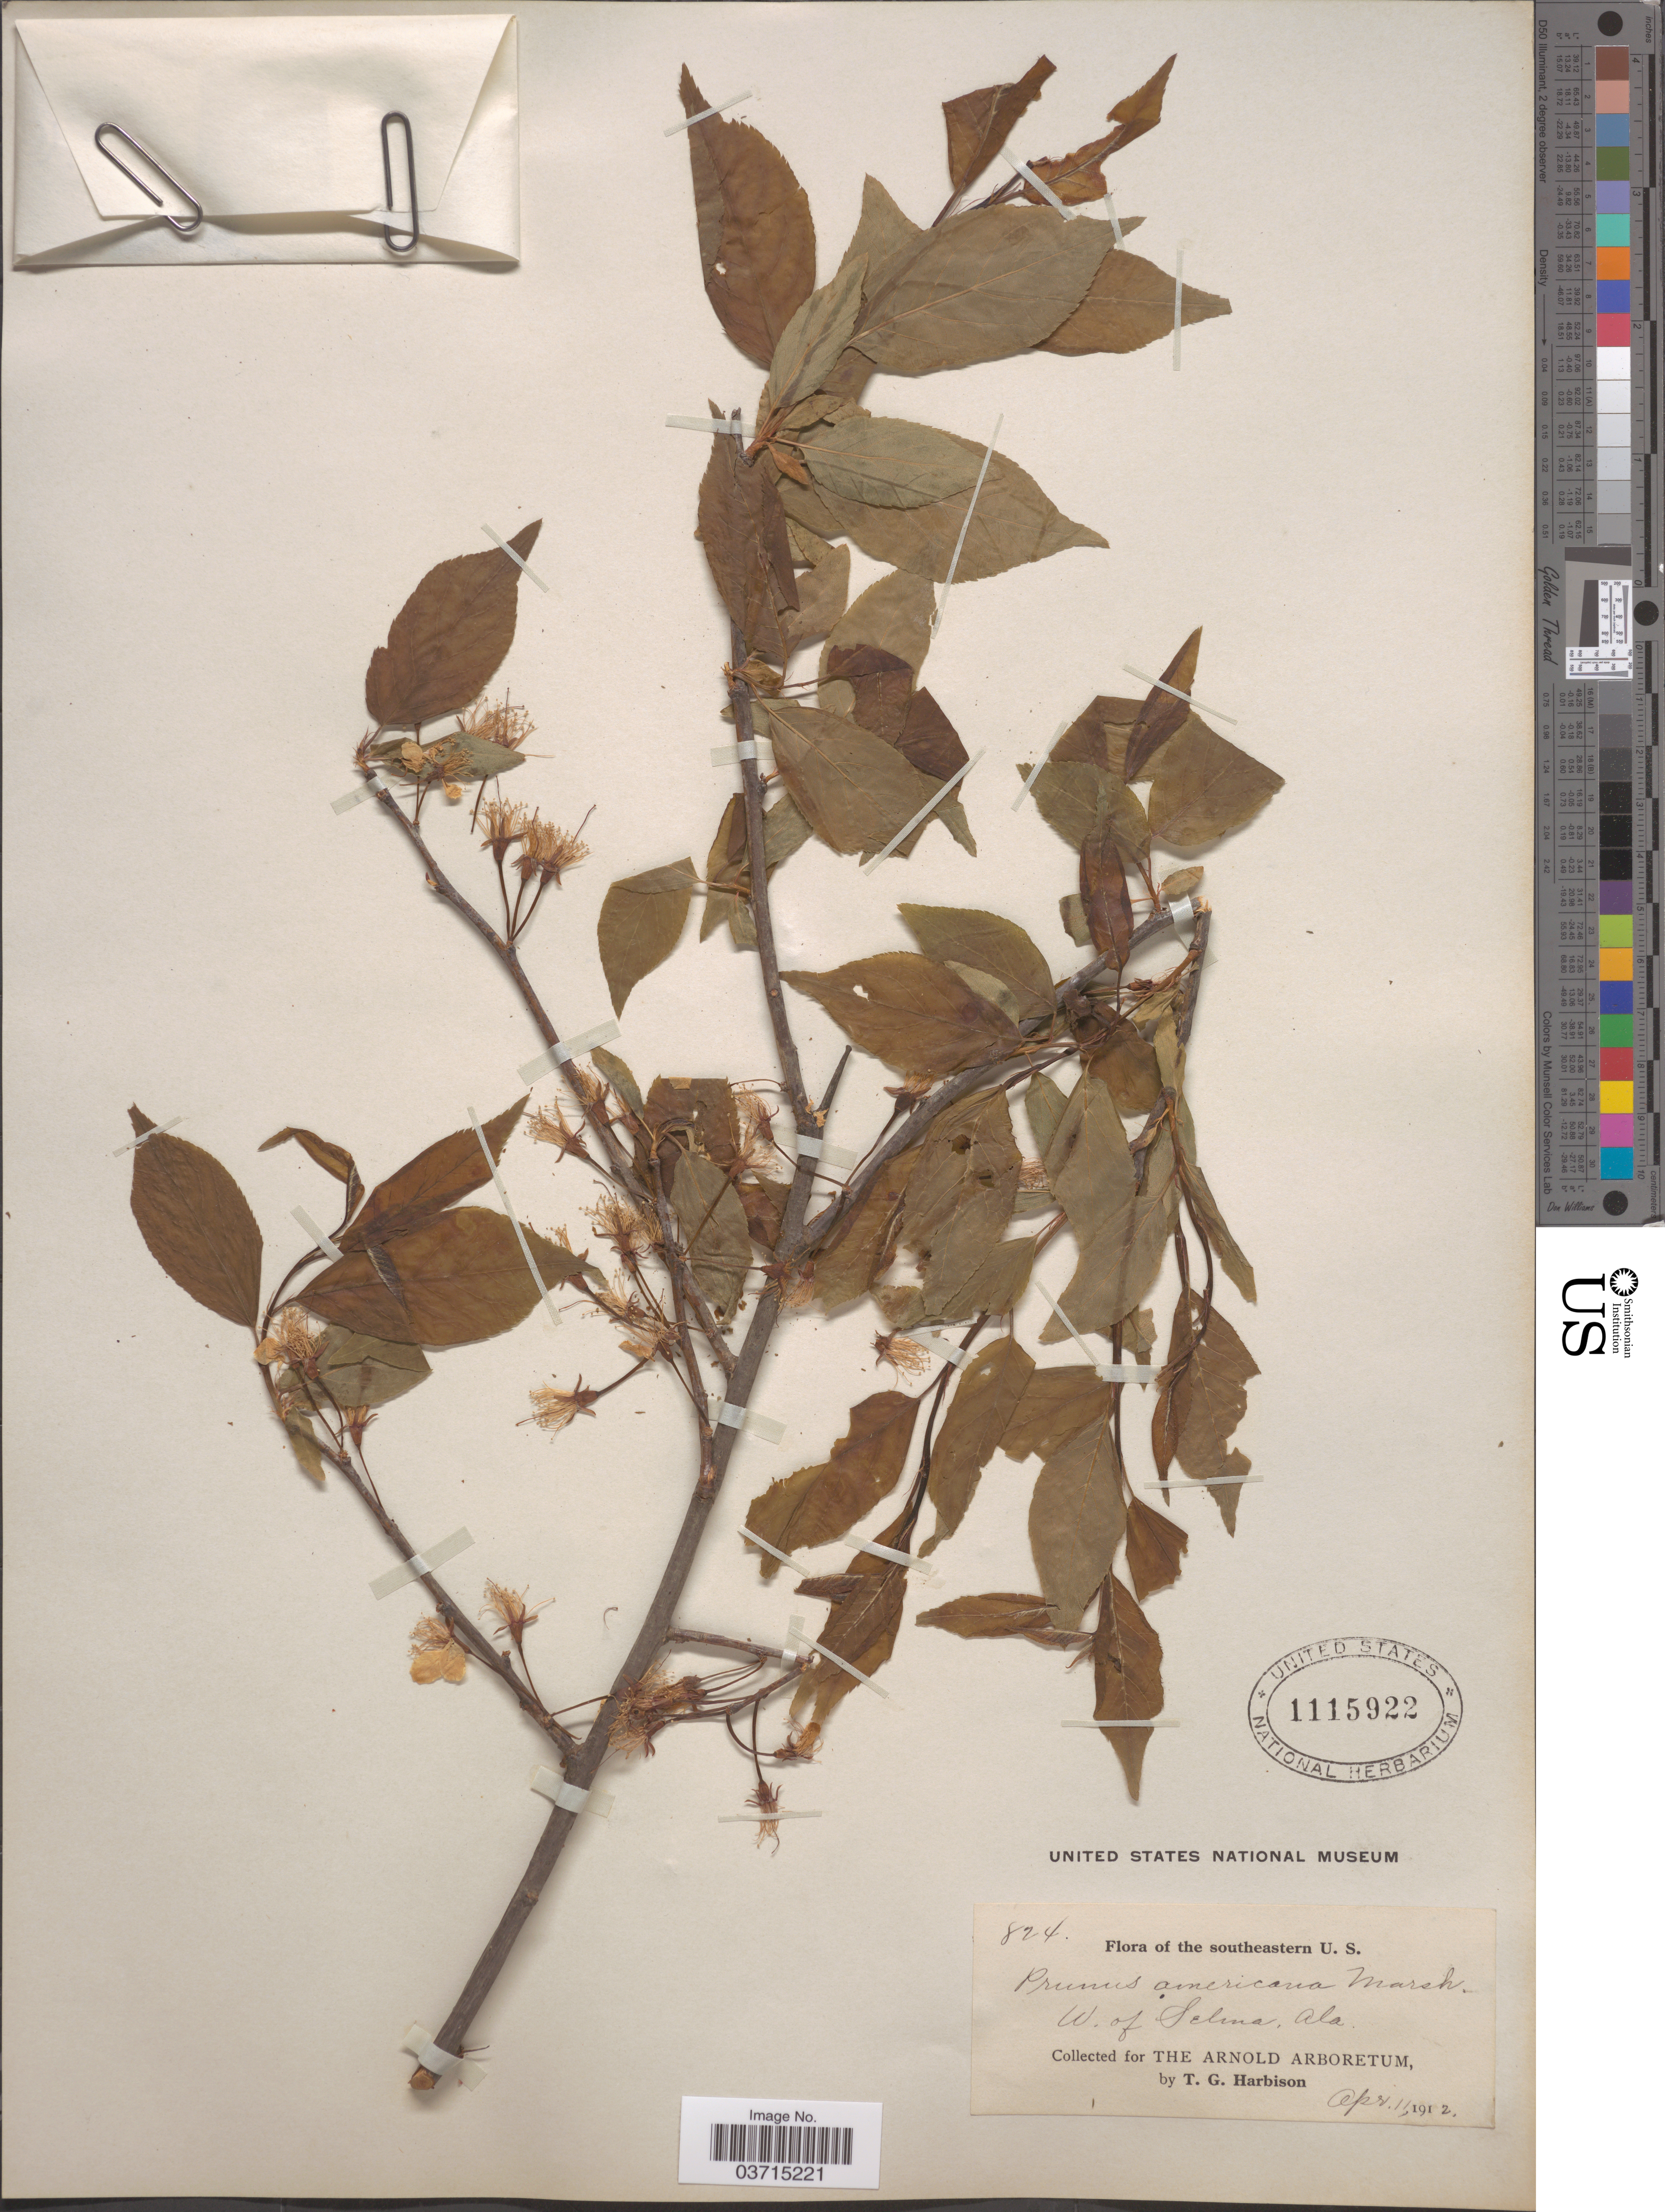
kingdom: Plantae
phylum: Tracheophyta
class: Magnoliopsida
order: Rosales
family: Rosaceae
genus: Prunus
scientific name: Prunus americana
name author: Marshall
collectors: T. Harbison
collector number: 824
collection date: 1912-04-11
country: United States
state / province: Alabama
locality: W. of Selma.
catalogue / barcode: US 1115922